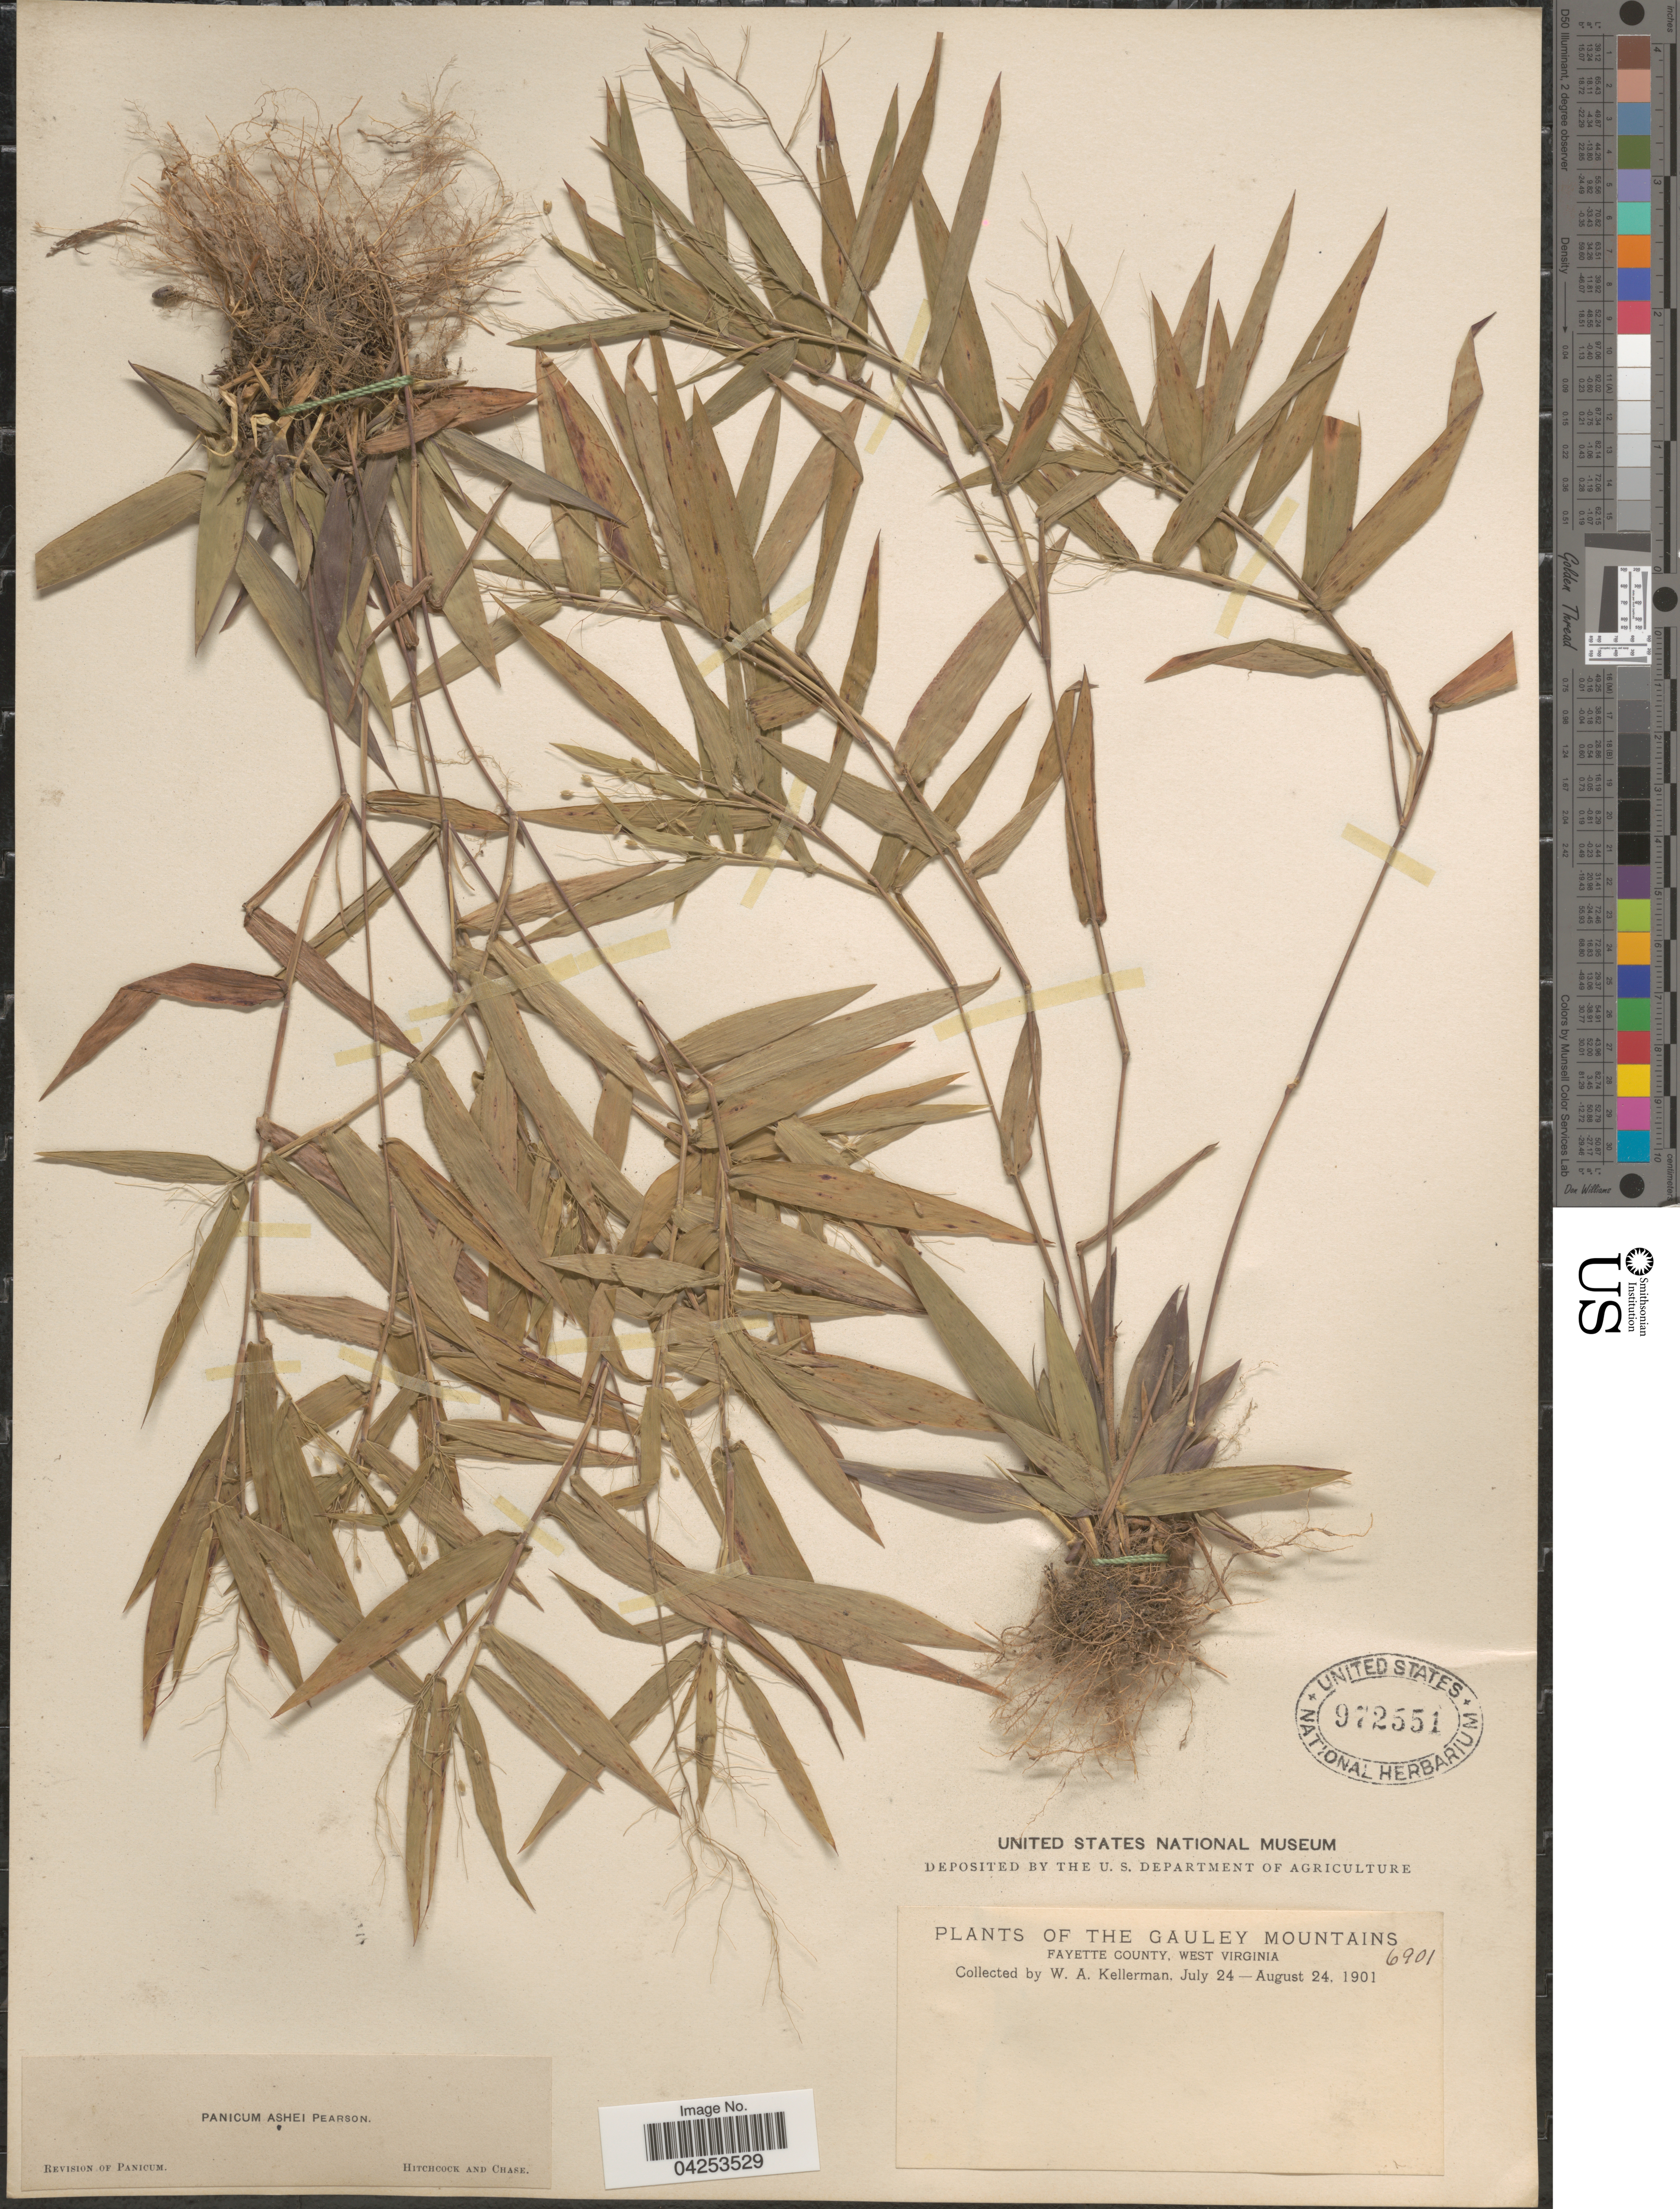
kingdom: Plantae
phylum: Tracheophyta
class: Liliopsida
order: Poales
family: Poaceae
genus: Dichanthelium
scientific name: Dichanthelium commutatum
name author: (Schult.) Gould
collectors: W. Kellerman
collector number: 6901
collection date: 1901-07-24/1901-08-24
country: United States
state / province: West Virginia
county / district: Fayette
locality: The Gauley Mountains. Fayette County.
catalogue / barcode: US 972551